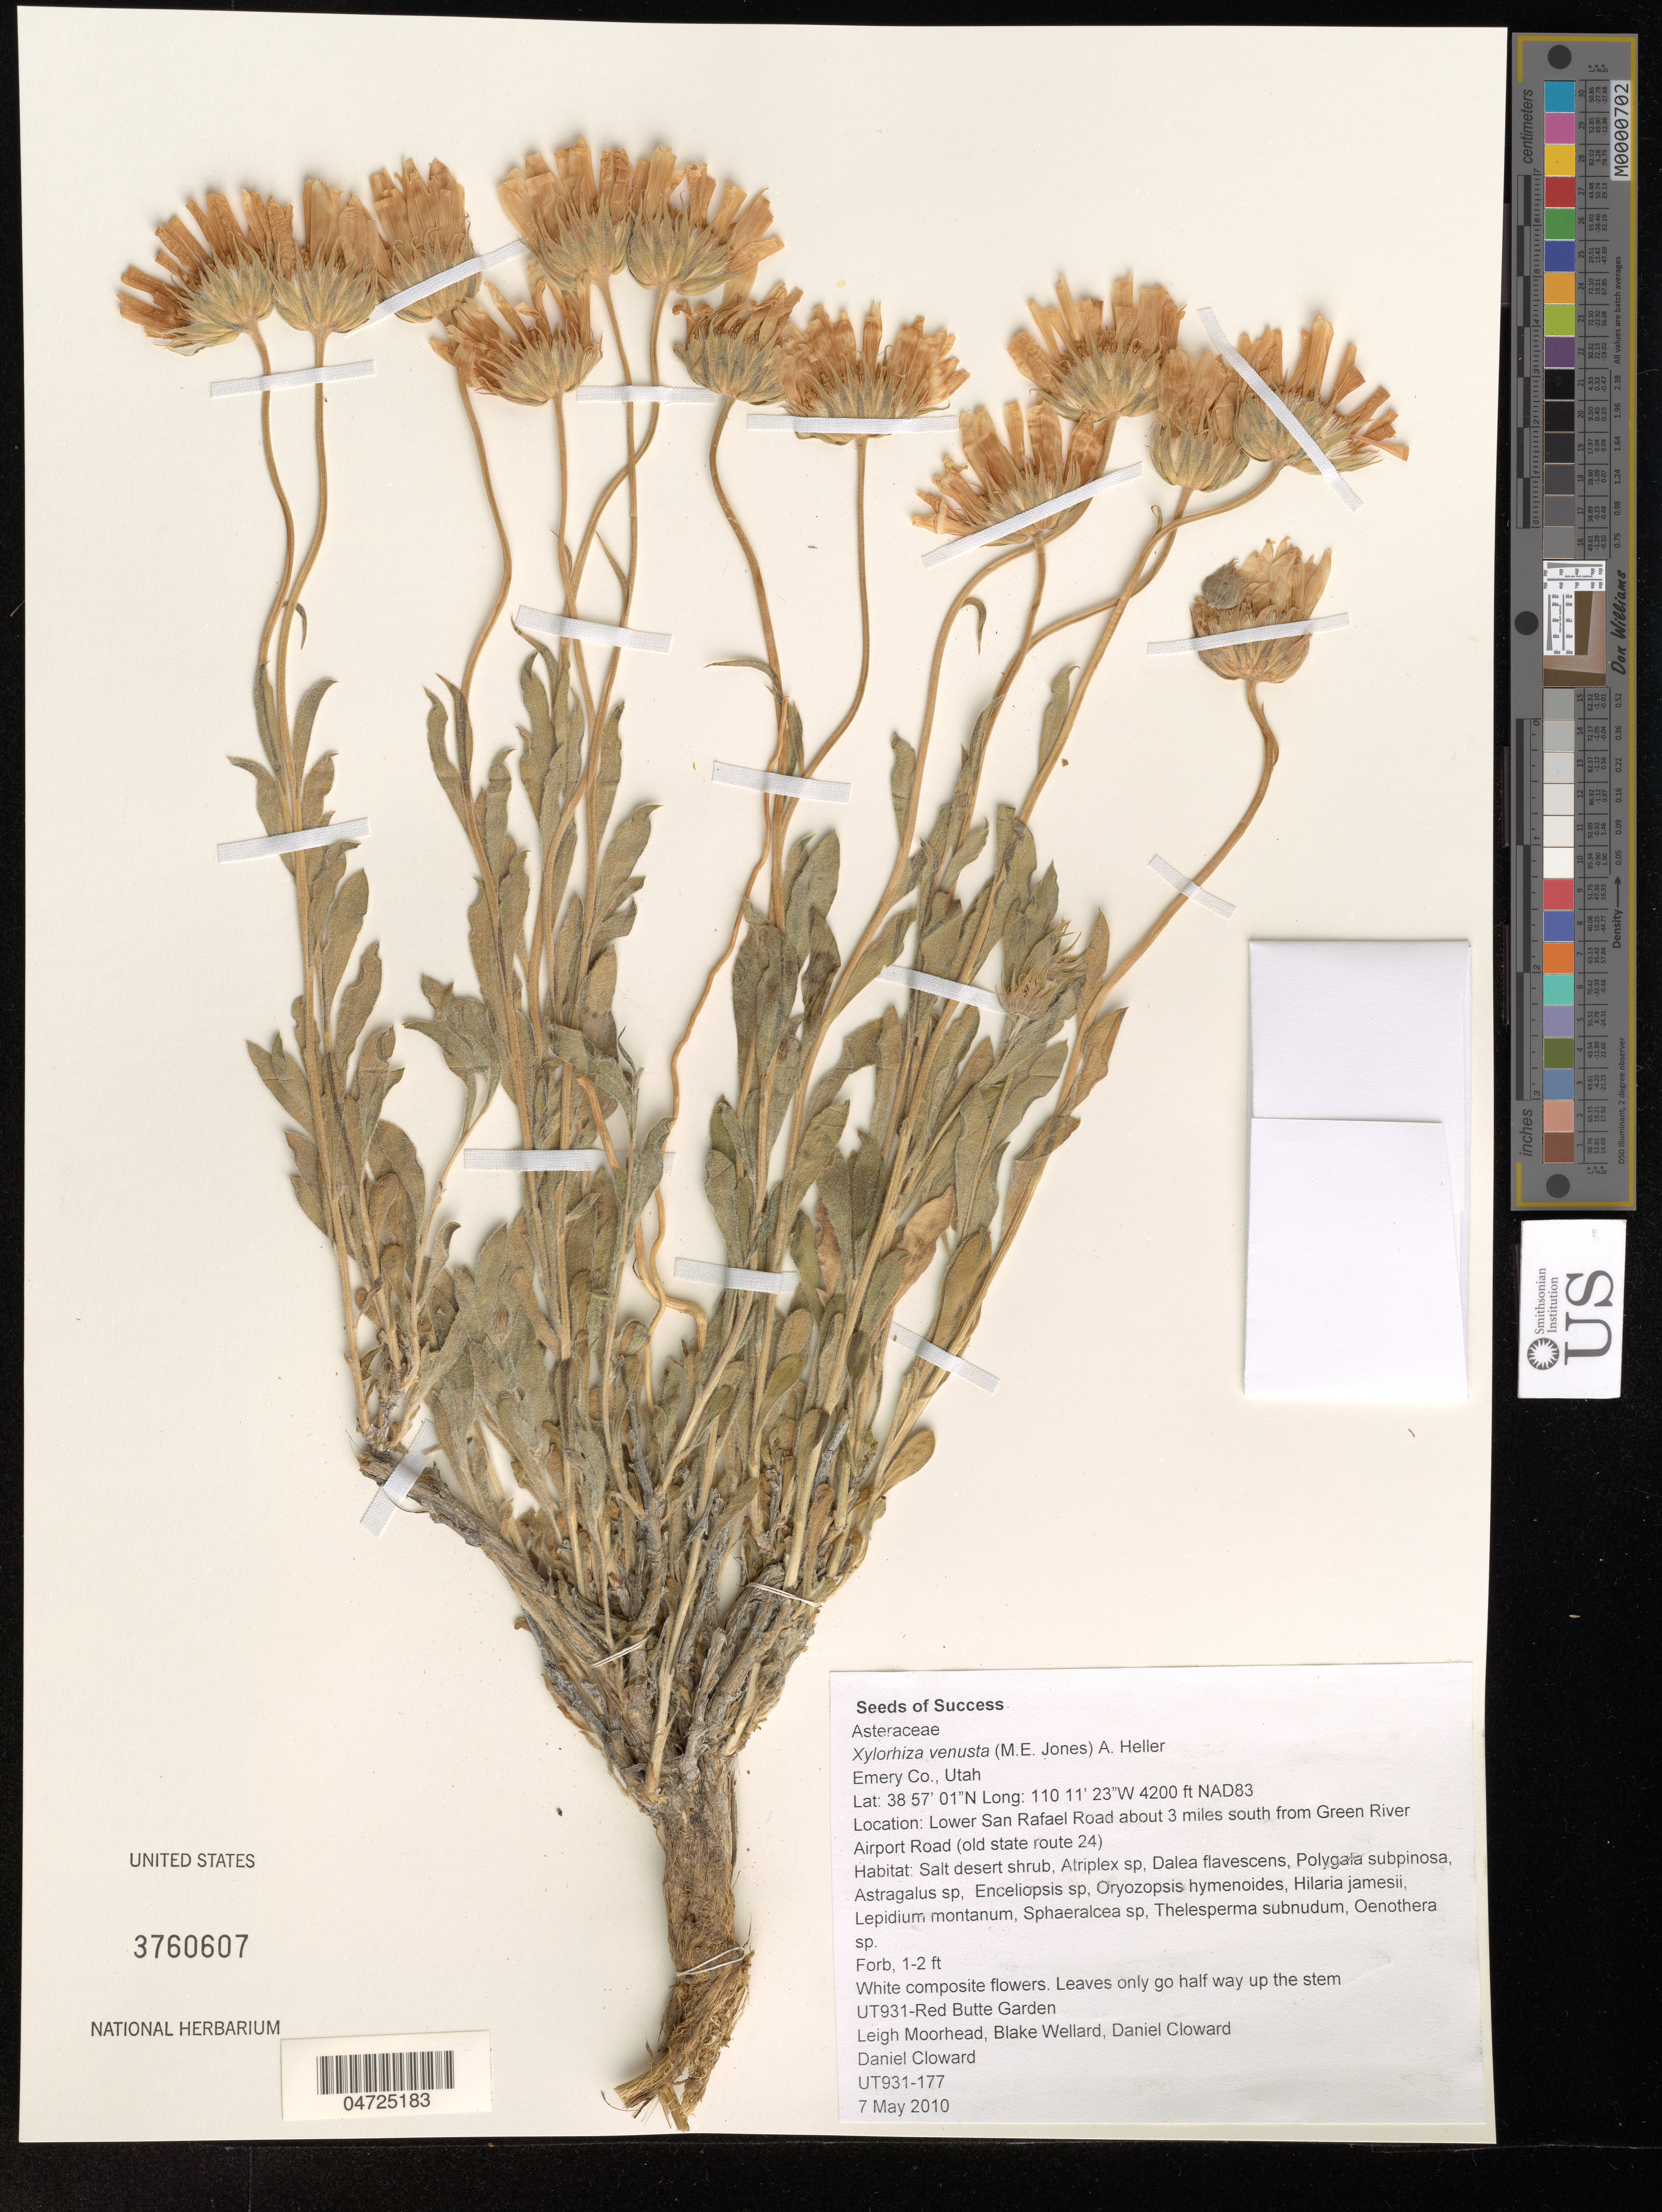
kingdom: Plantae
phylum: Tracheophyta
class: Magnoliopsida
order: Asterales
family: Asteraceae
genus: Xylorhiza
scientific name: Xylorhiza venusta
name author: (M.E. Jones) A. Heller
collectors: L. Moorhead, B. Wellard & D. Cloward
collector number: UT931-177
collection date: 2010-05-07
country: United States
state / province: Utah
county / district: Emery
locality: Emery Co. NAD83. Lower San Rafael Road about 3 miles south from Green River Airport Road (old state route 24). UT931-Red Butte Garden.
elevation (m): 1280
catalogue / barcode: US 3760607